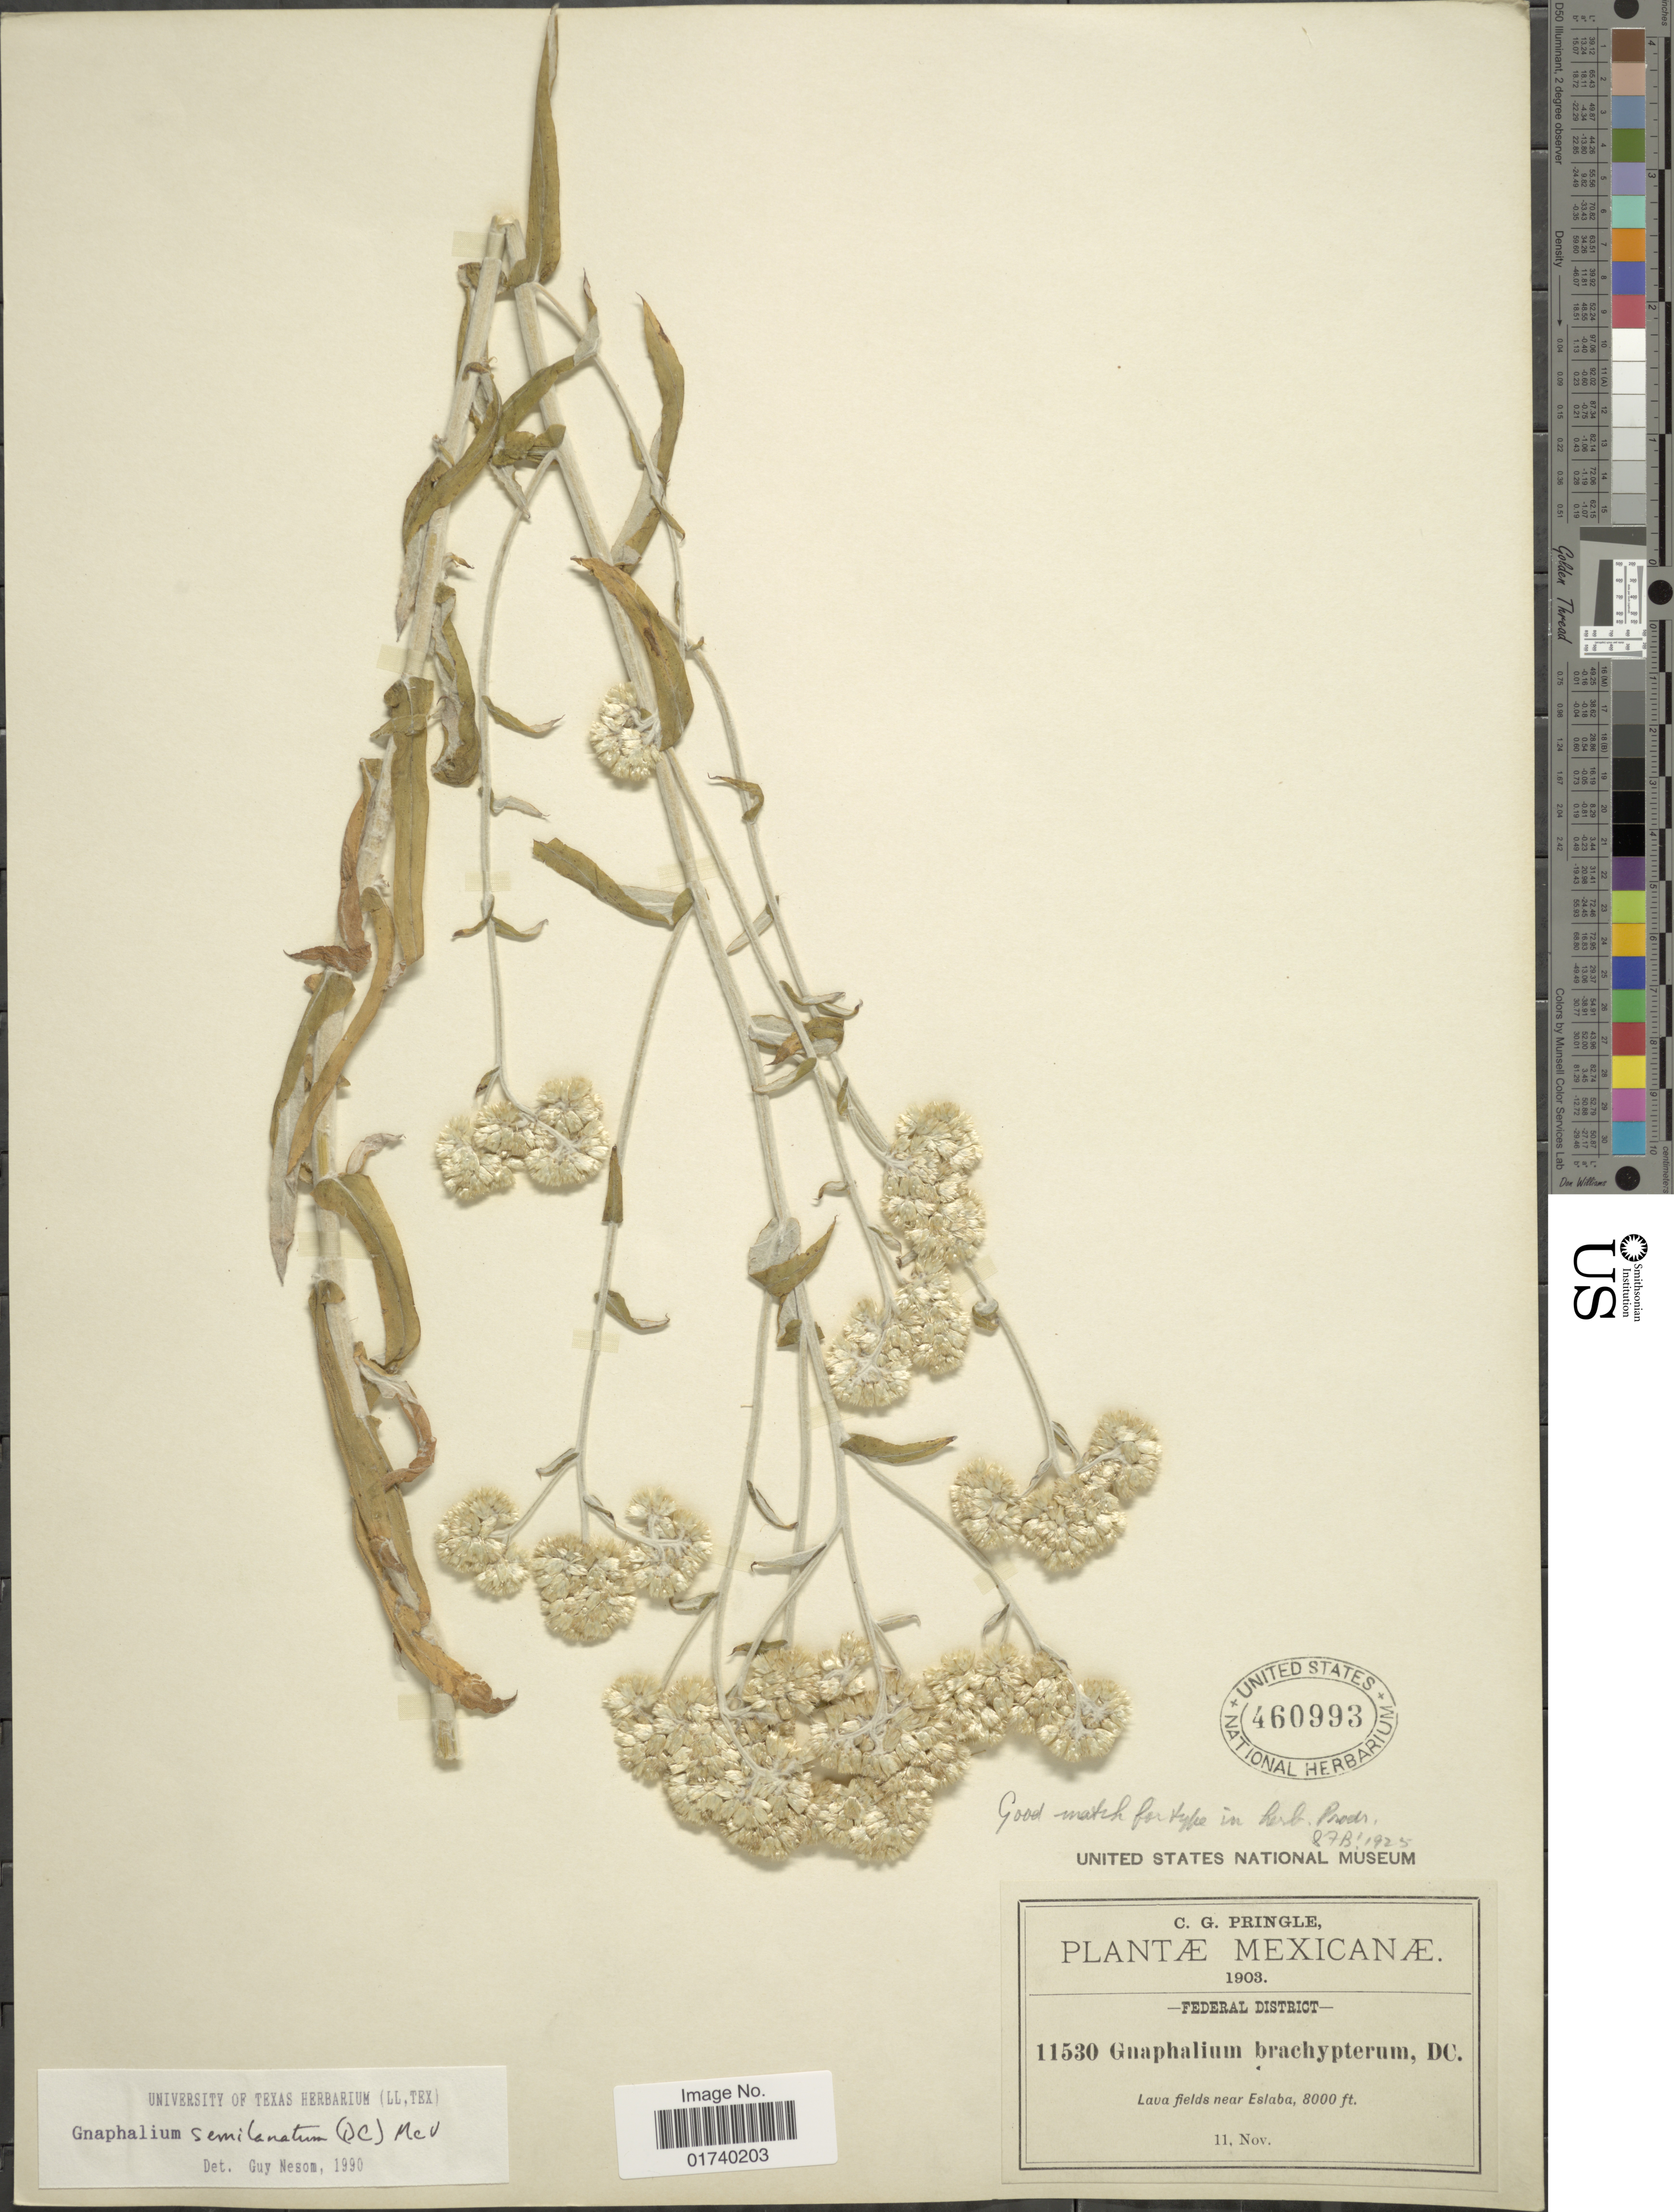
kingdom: Plantae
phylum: Tracheophyta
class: Magnoliopsida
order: Asterales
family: Asteraceae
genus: Pseudognaphalium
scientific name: Pseudognaphalium semilanatum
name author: (DC.) Anderb.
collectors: C. G. Pringle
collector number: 11530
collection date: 1903-11-11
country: Mexico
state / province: Distrito Federal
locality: Federal District, Lava Fields near Eslaba.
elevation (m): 2438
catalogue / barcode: US 460993